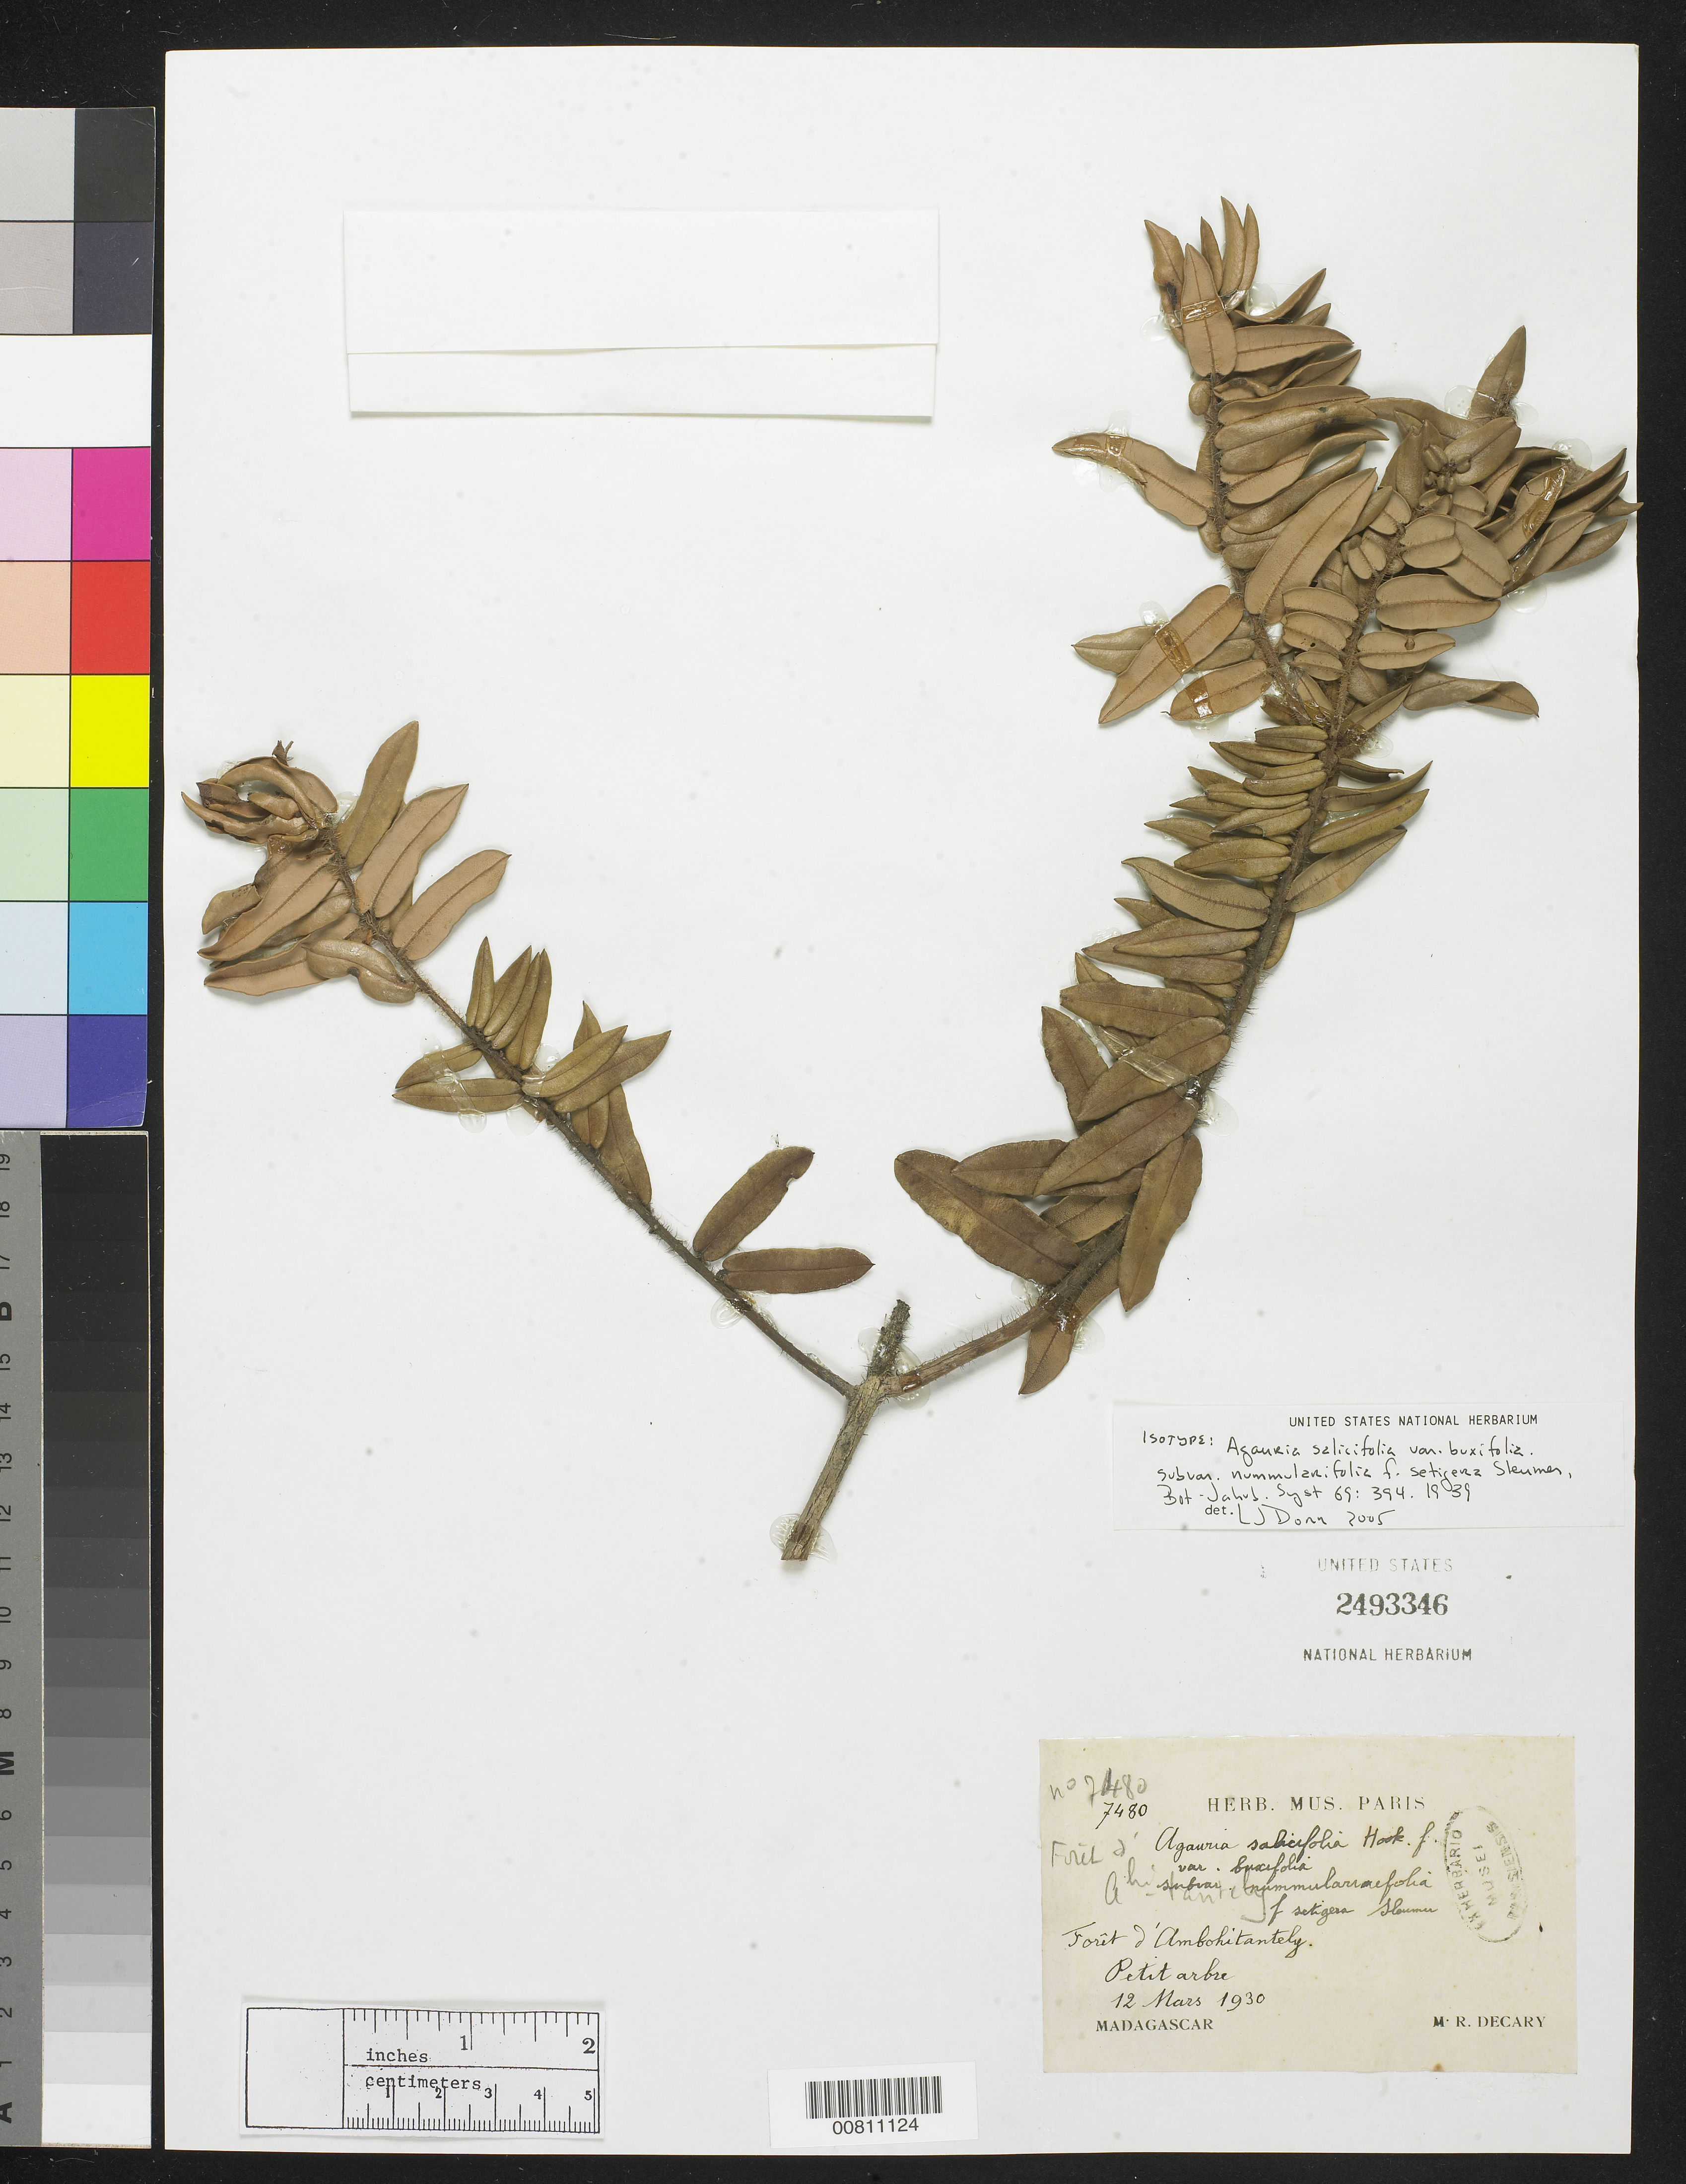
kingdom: Plantae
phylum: Tracheophyta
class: Magnoliopsida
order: Ericales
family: Ericaceae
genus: Agauria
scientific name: Agauria salicifolia f. setigera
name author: Sleumer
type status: Isotype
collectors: R. Decary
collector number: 7480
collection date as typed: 12 Mar 1930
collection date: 1930-03-12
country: Madagascar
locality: Forêt d'Ambohitantely.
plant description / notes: Holotype at P.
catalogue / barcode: US 2493346